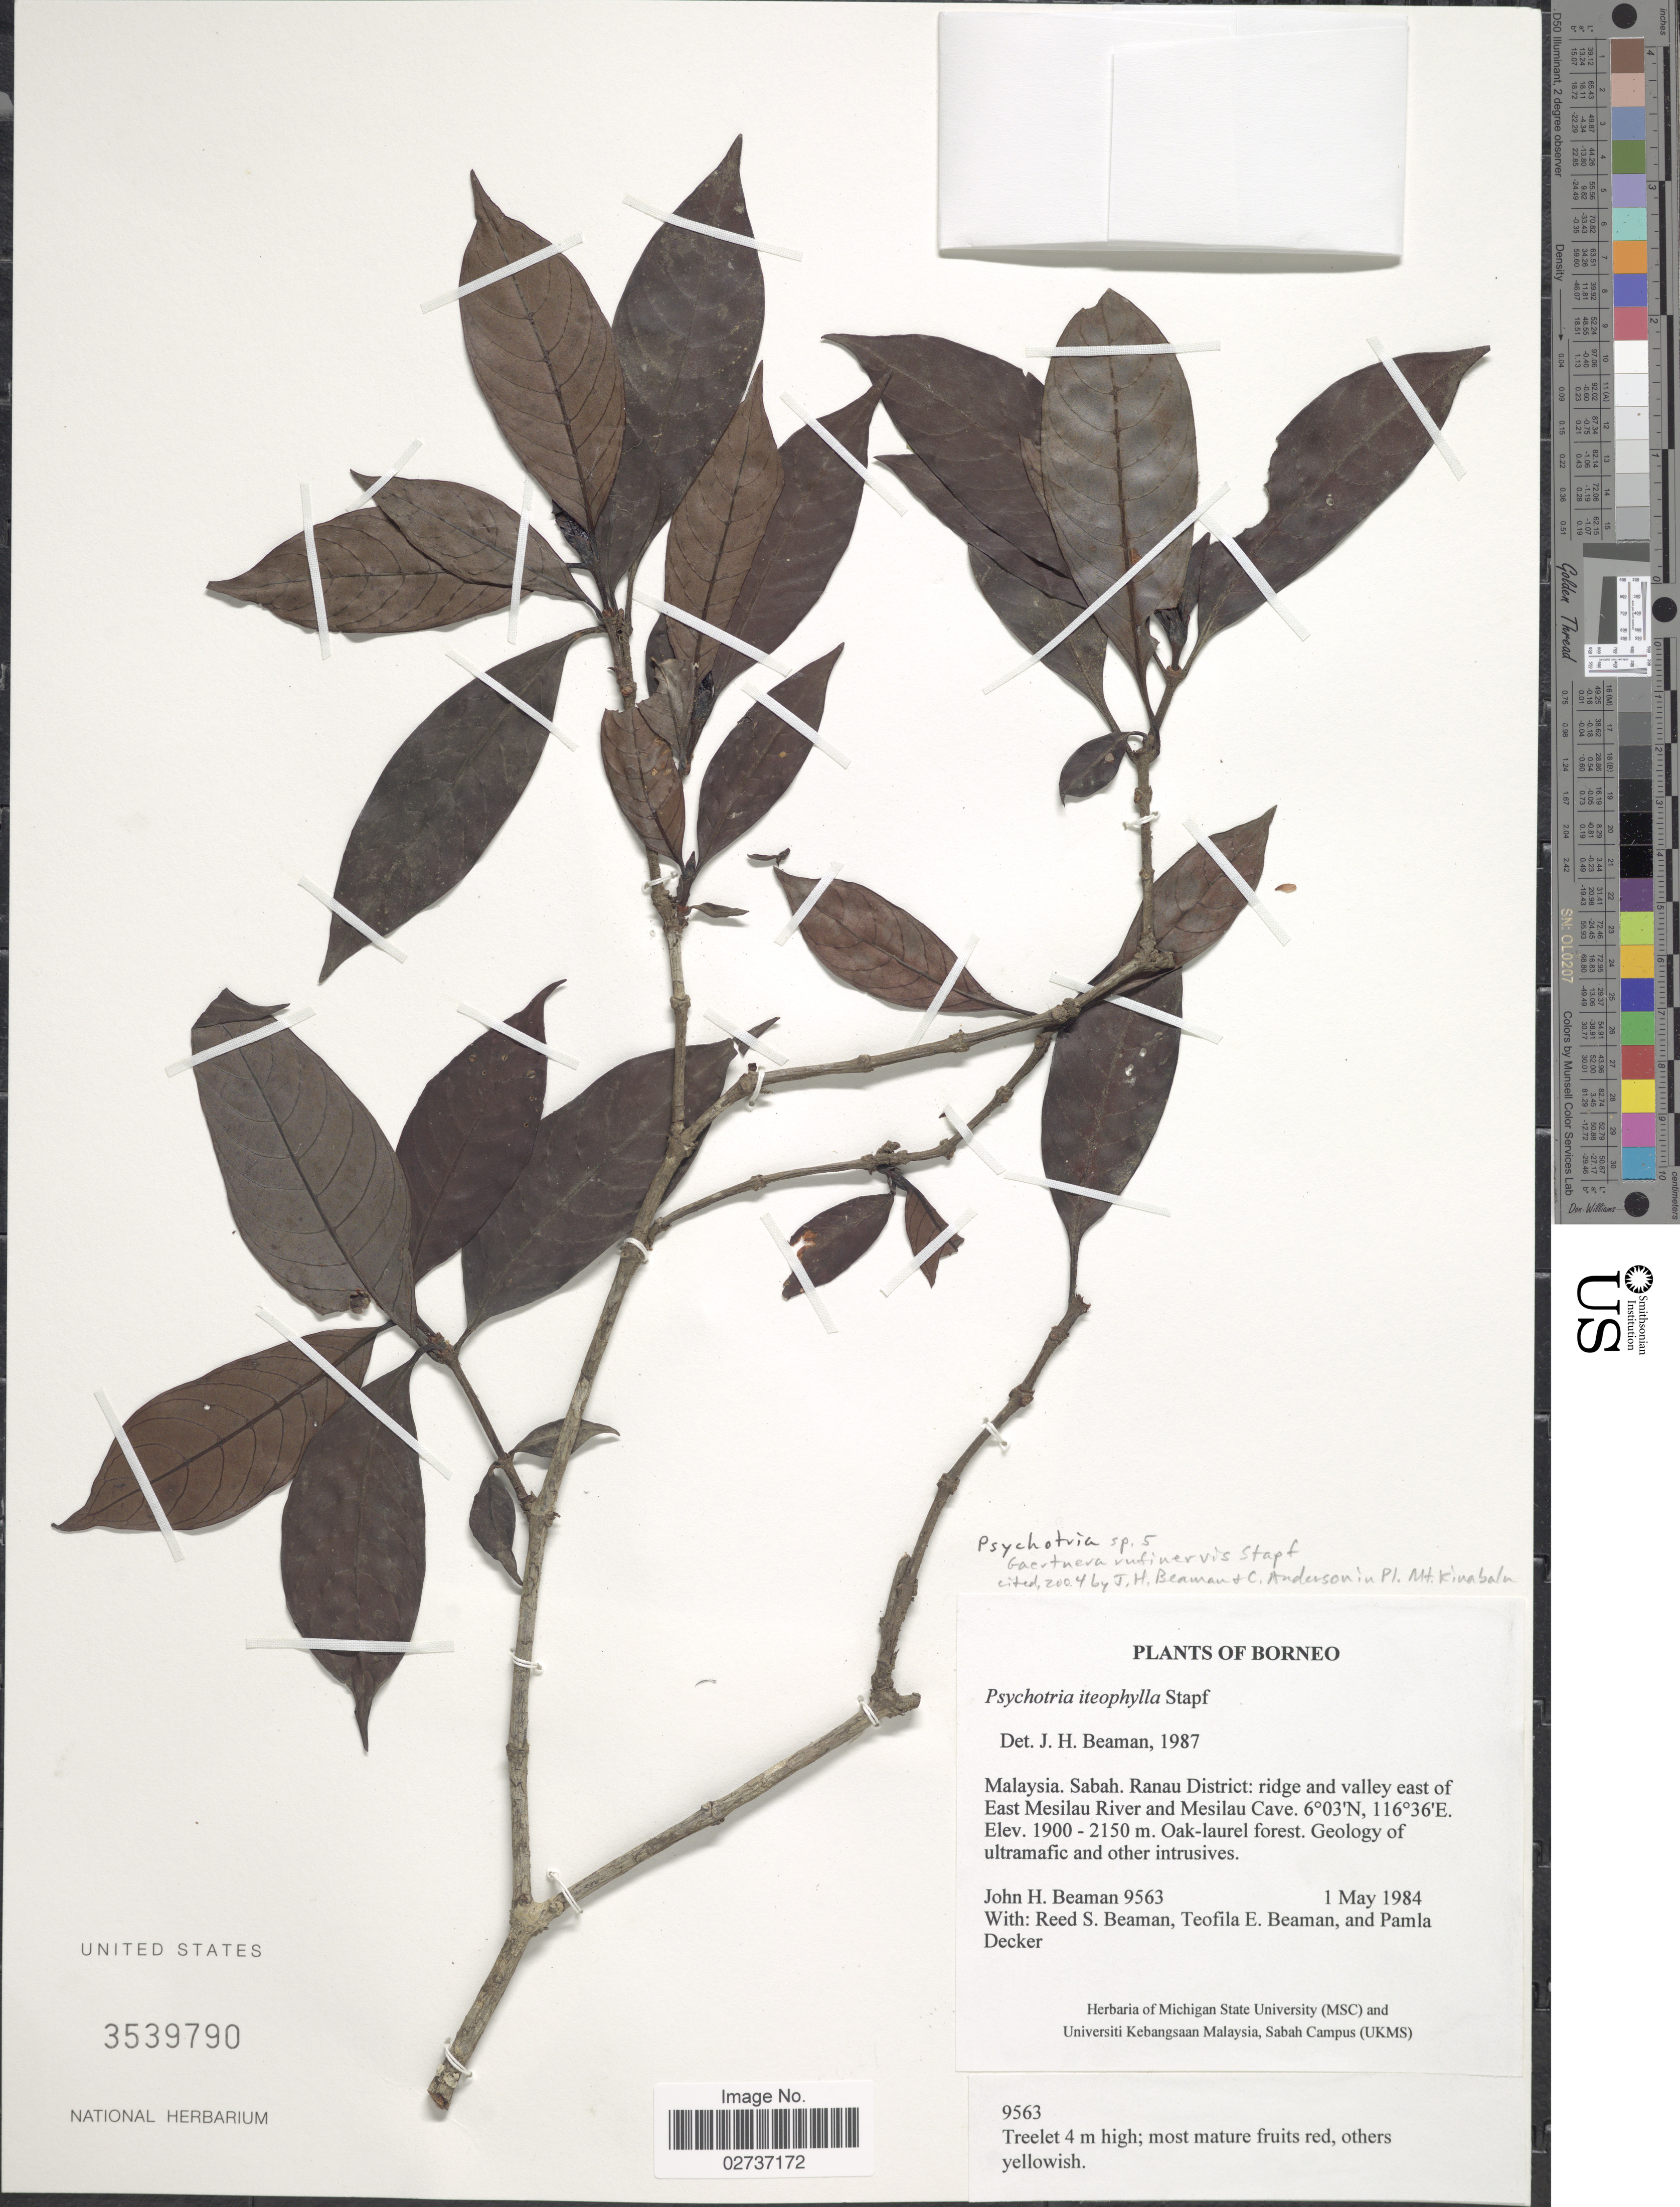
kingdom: Plantae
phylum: Tracheophyta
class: Magnoliopsida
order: Gentianales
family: Rubiaceae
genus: Psychotria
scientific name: Psychotria sp.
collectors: J. H. Beaman, R. S. Beaman, T. E. Beaman & P. Decker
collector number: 9563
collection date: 1984-05-01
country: Malaysia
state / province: Sabah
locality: Borneo, Ranau District: ridge and valley east of East Mesilau River and Mesilau Cave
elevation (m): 1900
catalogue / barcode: US 3539790